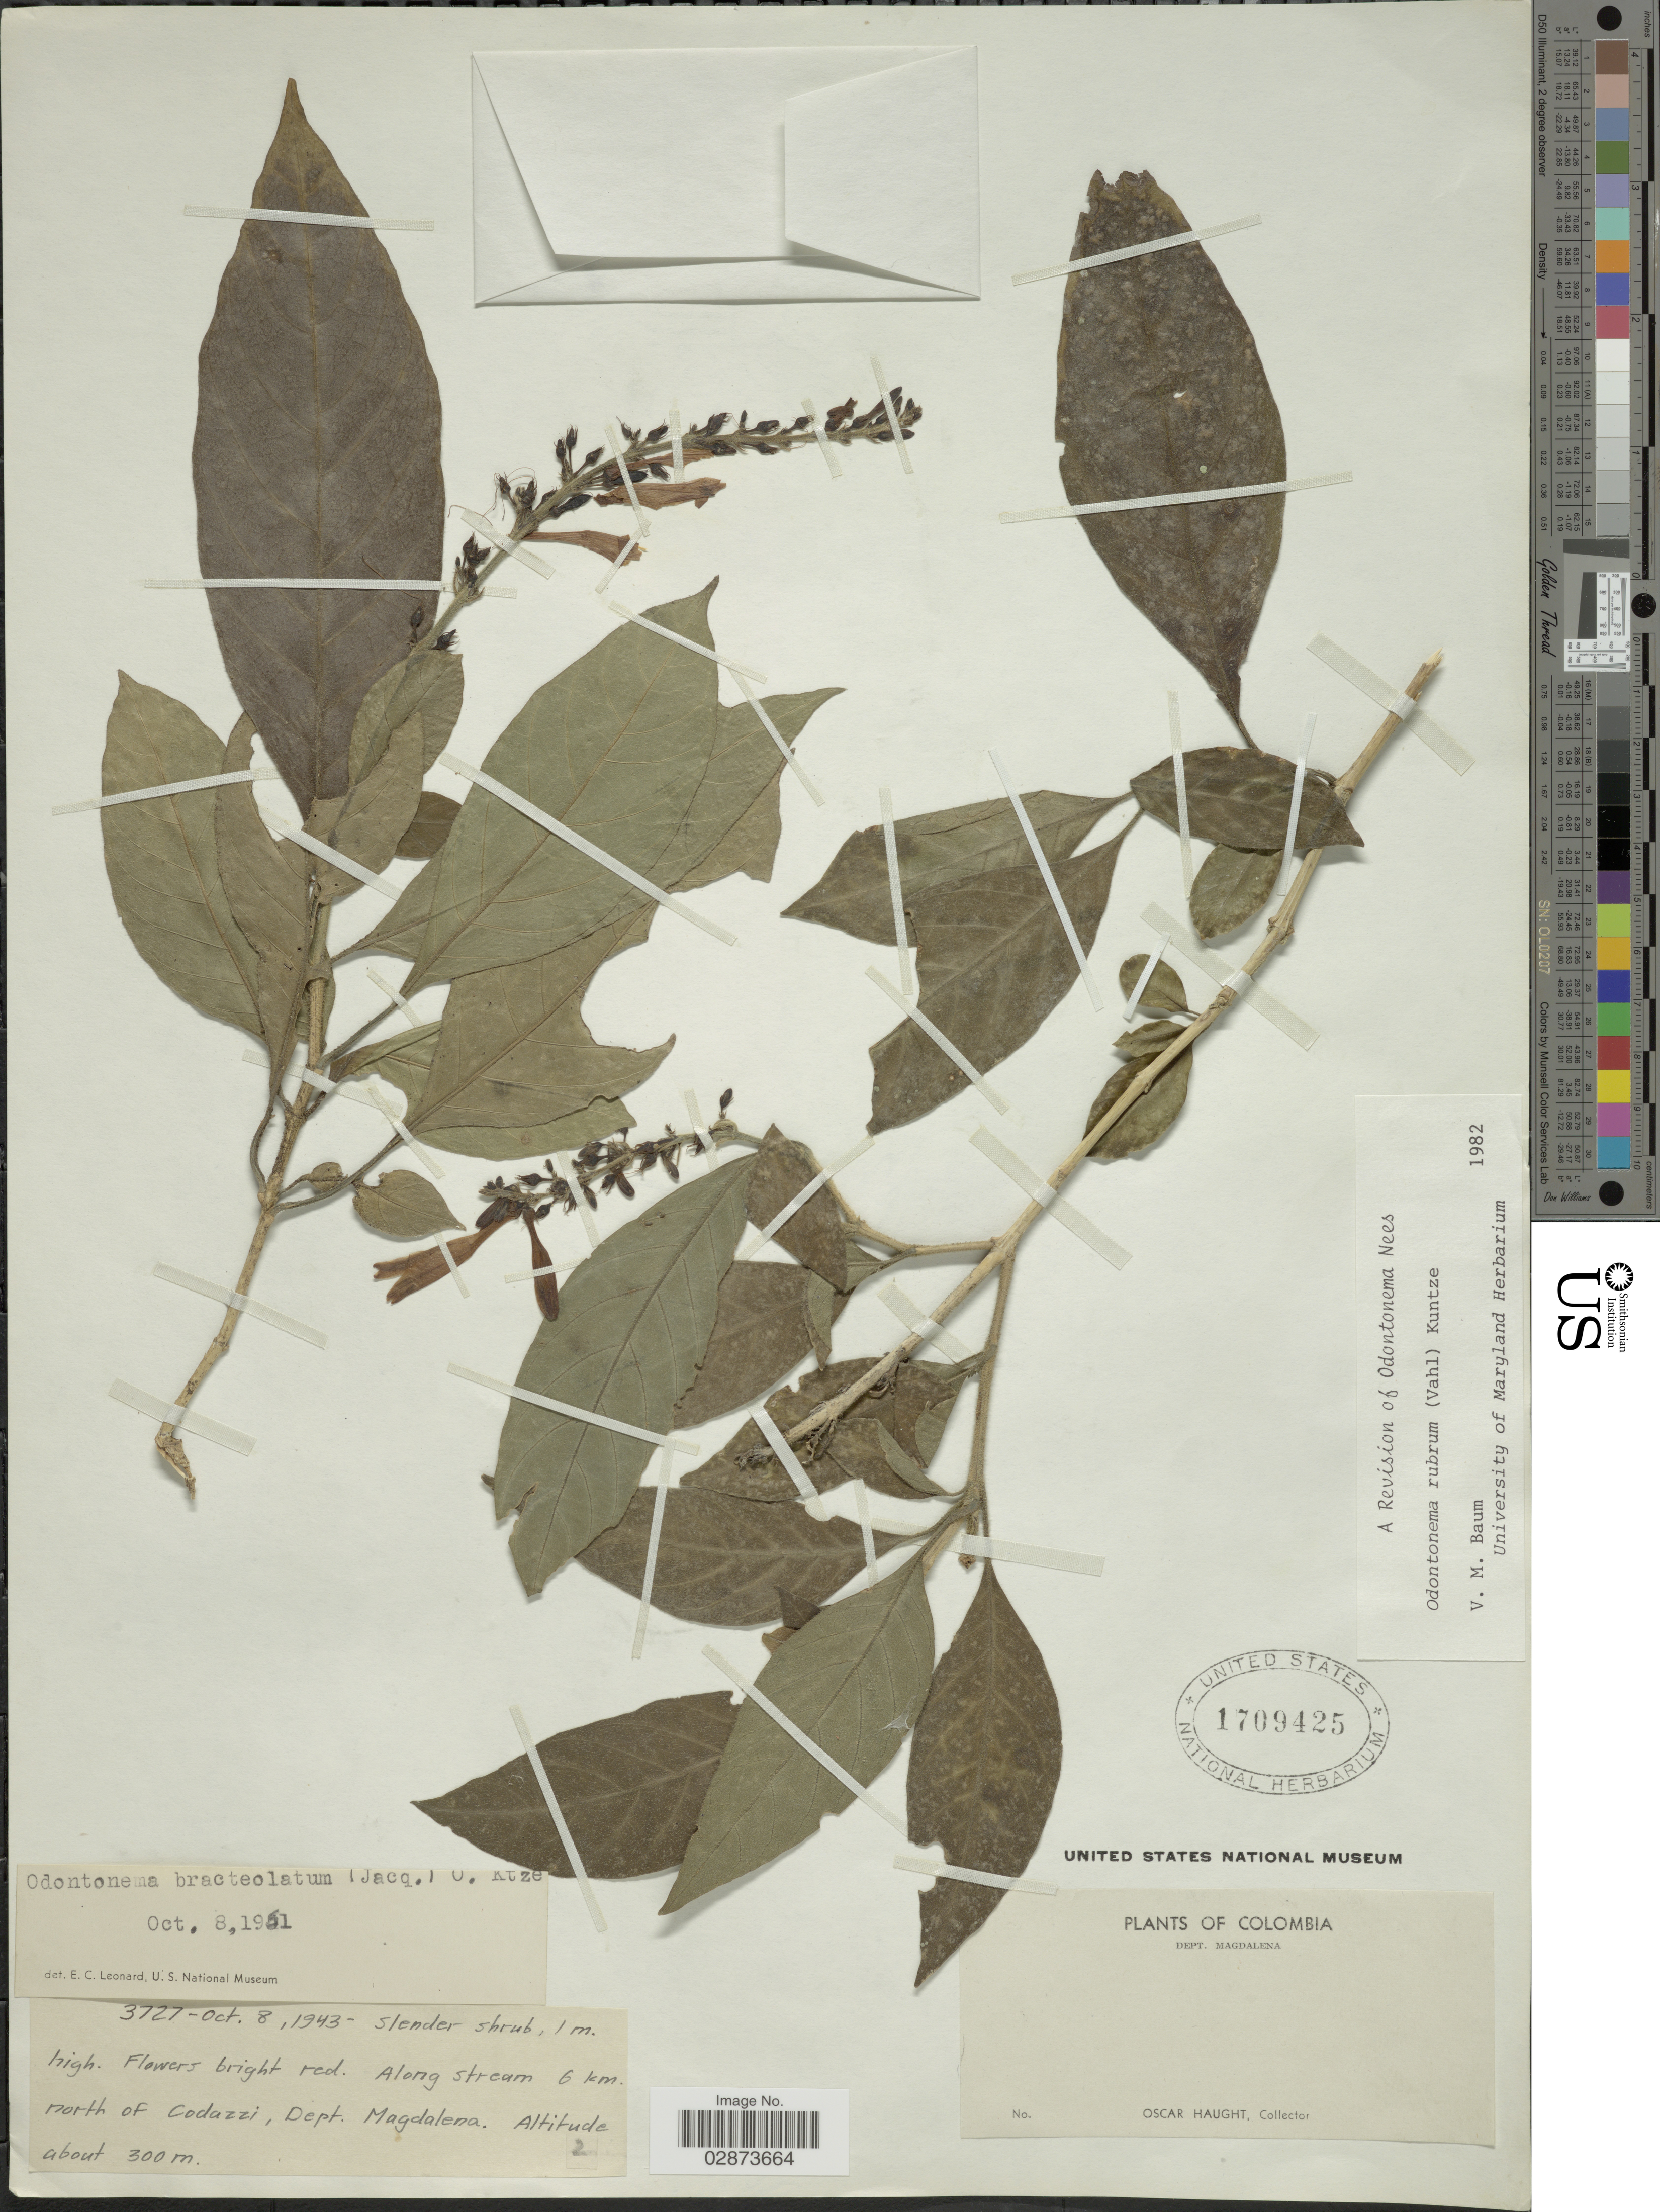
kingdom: Plantae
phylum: Tracheophyta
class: Magnoliopsida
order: Lamiales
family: Acanthaceae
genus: Odontonema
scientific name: Odontonema rubrum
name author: (Vahl) Kuntze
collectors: O. L. Haught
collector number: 3727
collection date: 1943-10-08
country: Colombia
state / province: Magdalena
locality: Dept. Magdalena. Along stream 6 km. north of Codazzi.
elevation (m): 300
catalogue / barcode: US 1709425